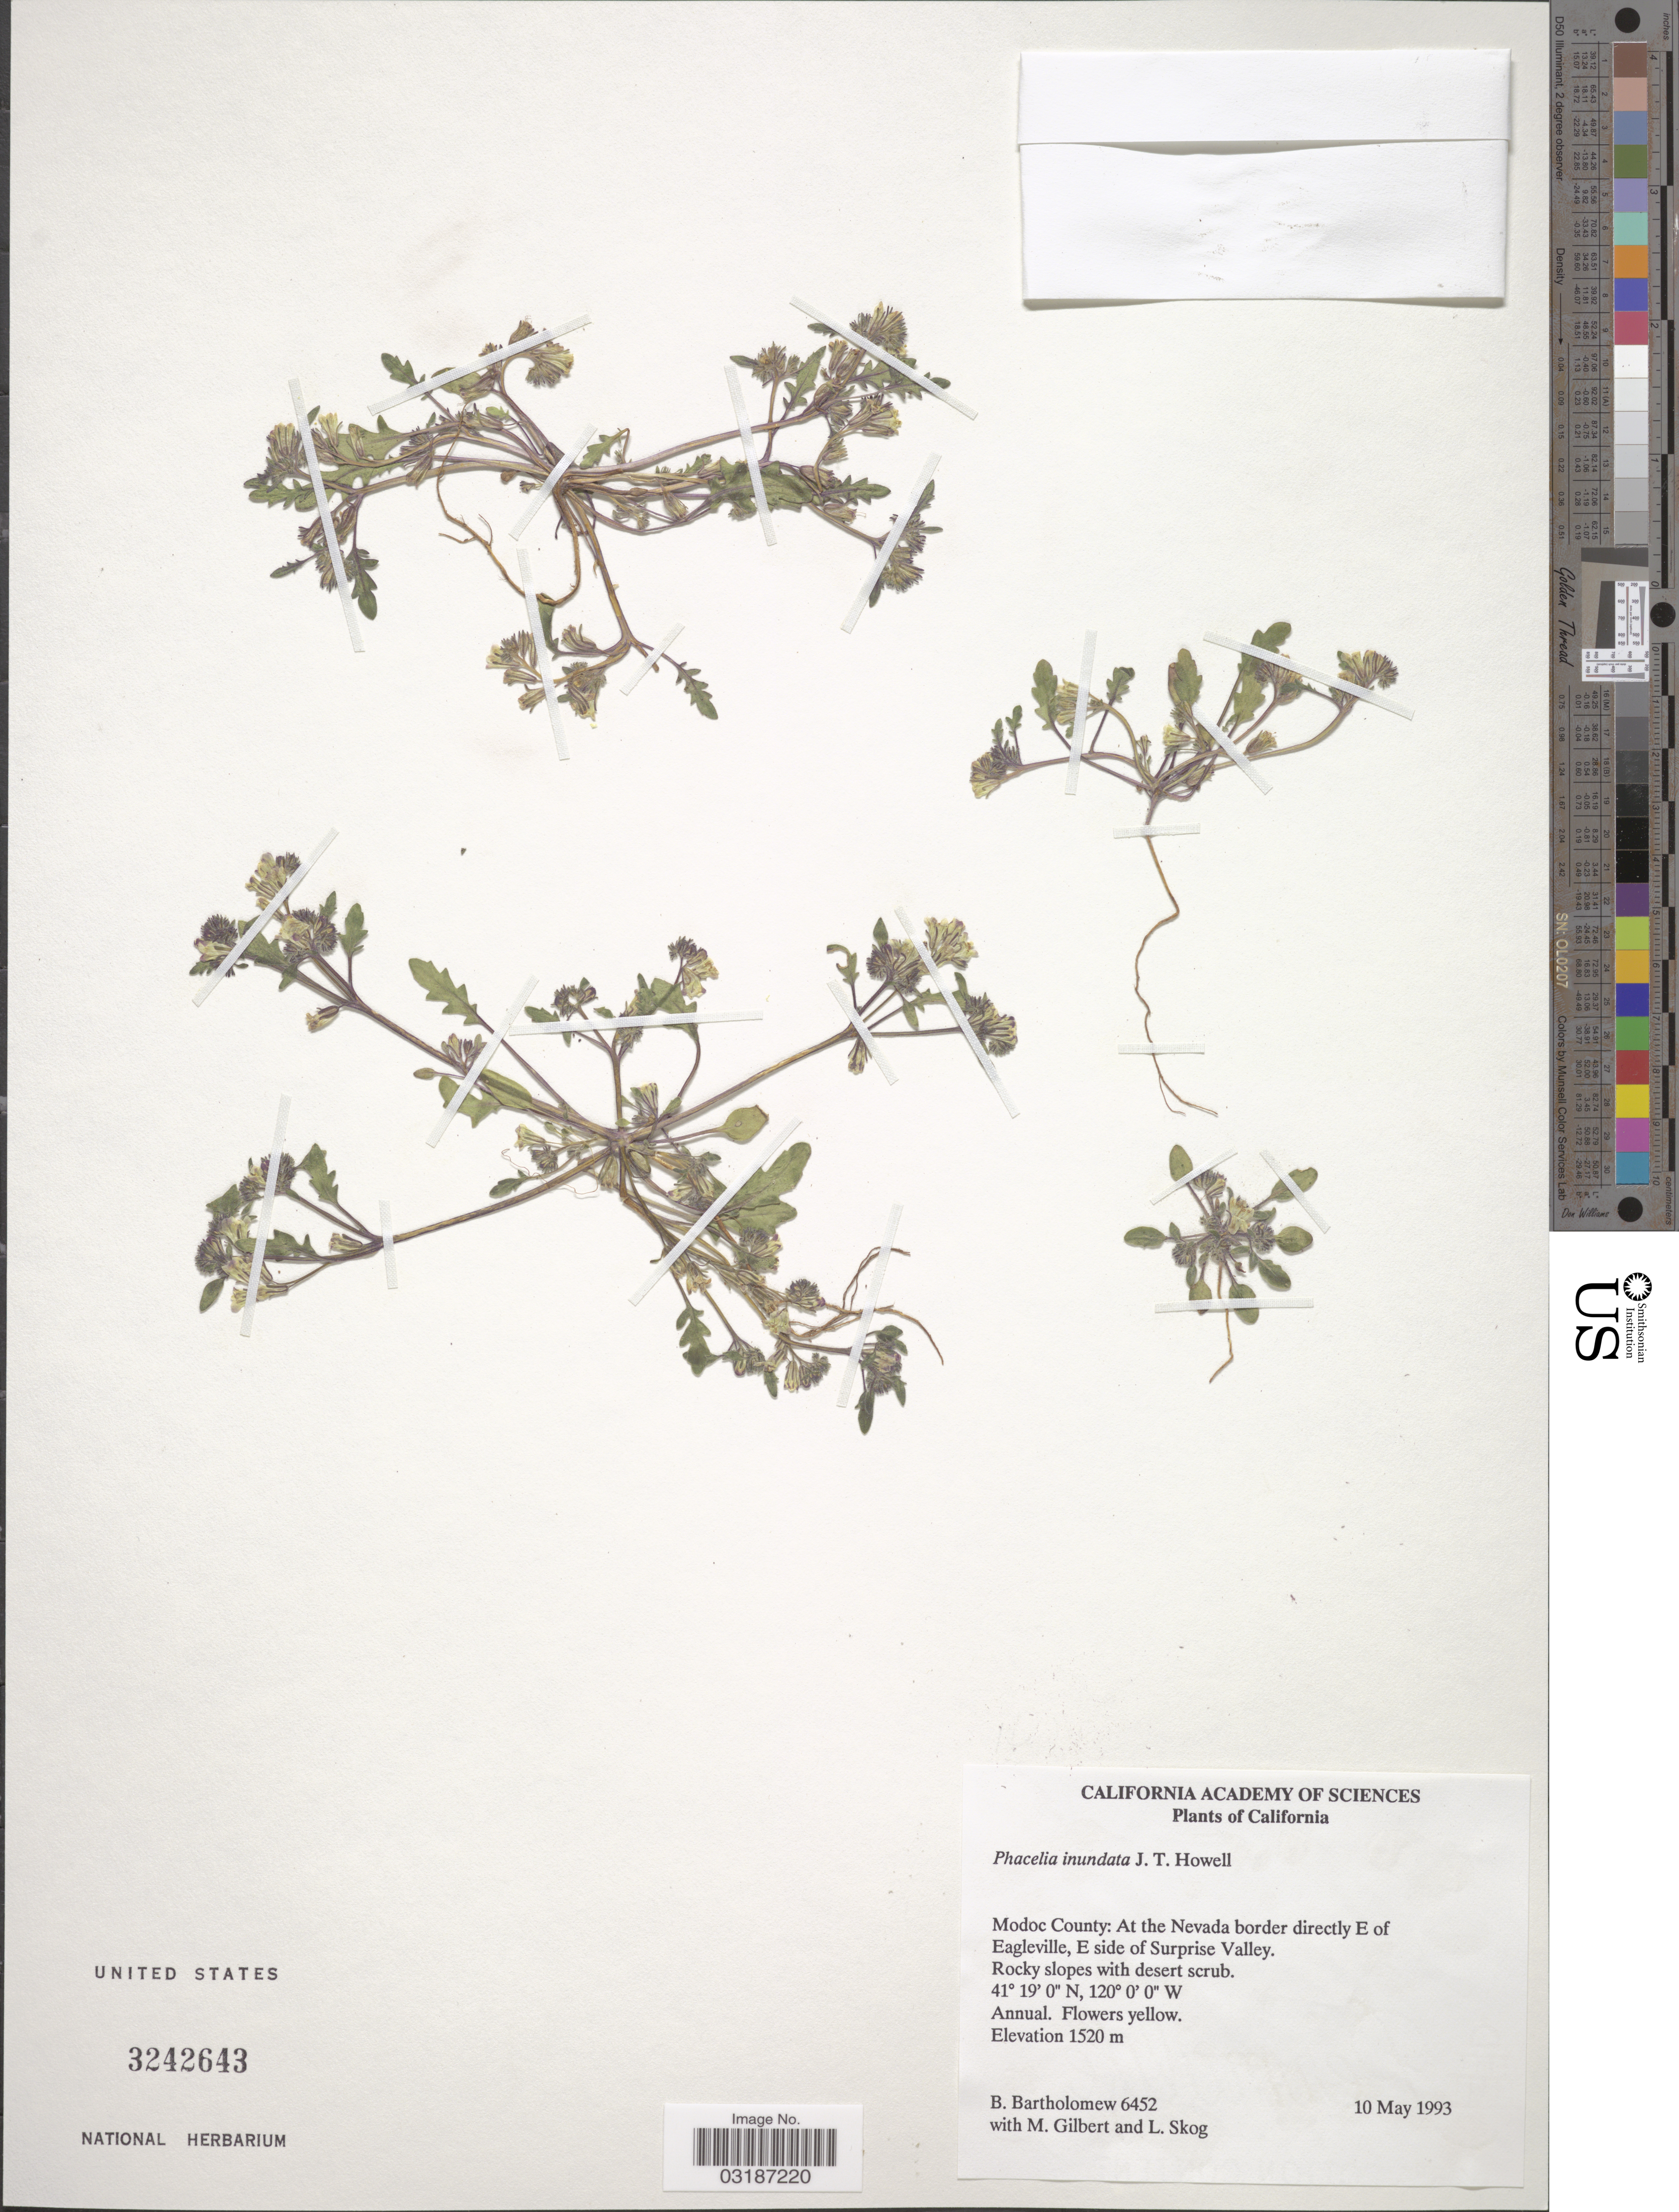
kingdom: Plantae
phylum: Tracheophyta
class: Magnoliopsida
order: Boraginales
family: Hydrophyllaceae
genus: Phacelia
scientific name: Phacelia inundata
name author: J.T. Howell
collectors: B. Bartholomew, M. Gilbert & L. E. Skog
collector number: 6452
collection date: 1993-05-10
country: United States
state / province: California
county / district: Modoc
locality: Modoc County: At the Nevada border directly E of Eagleville, E side of Surprise Valley.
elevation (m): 1520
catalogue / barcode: US 3242643